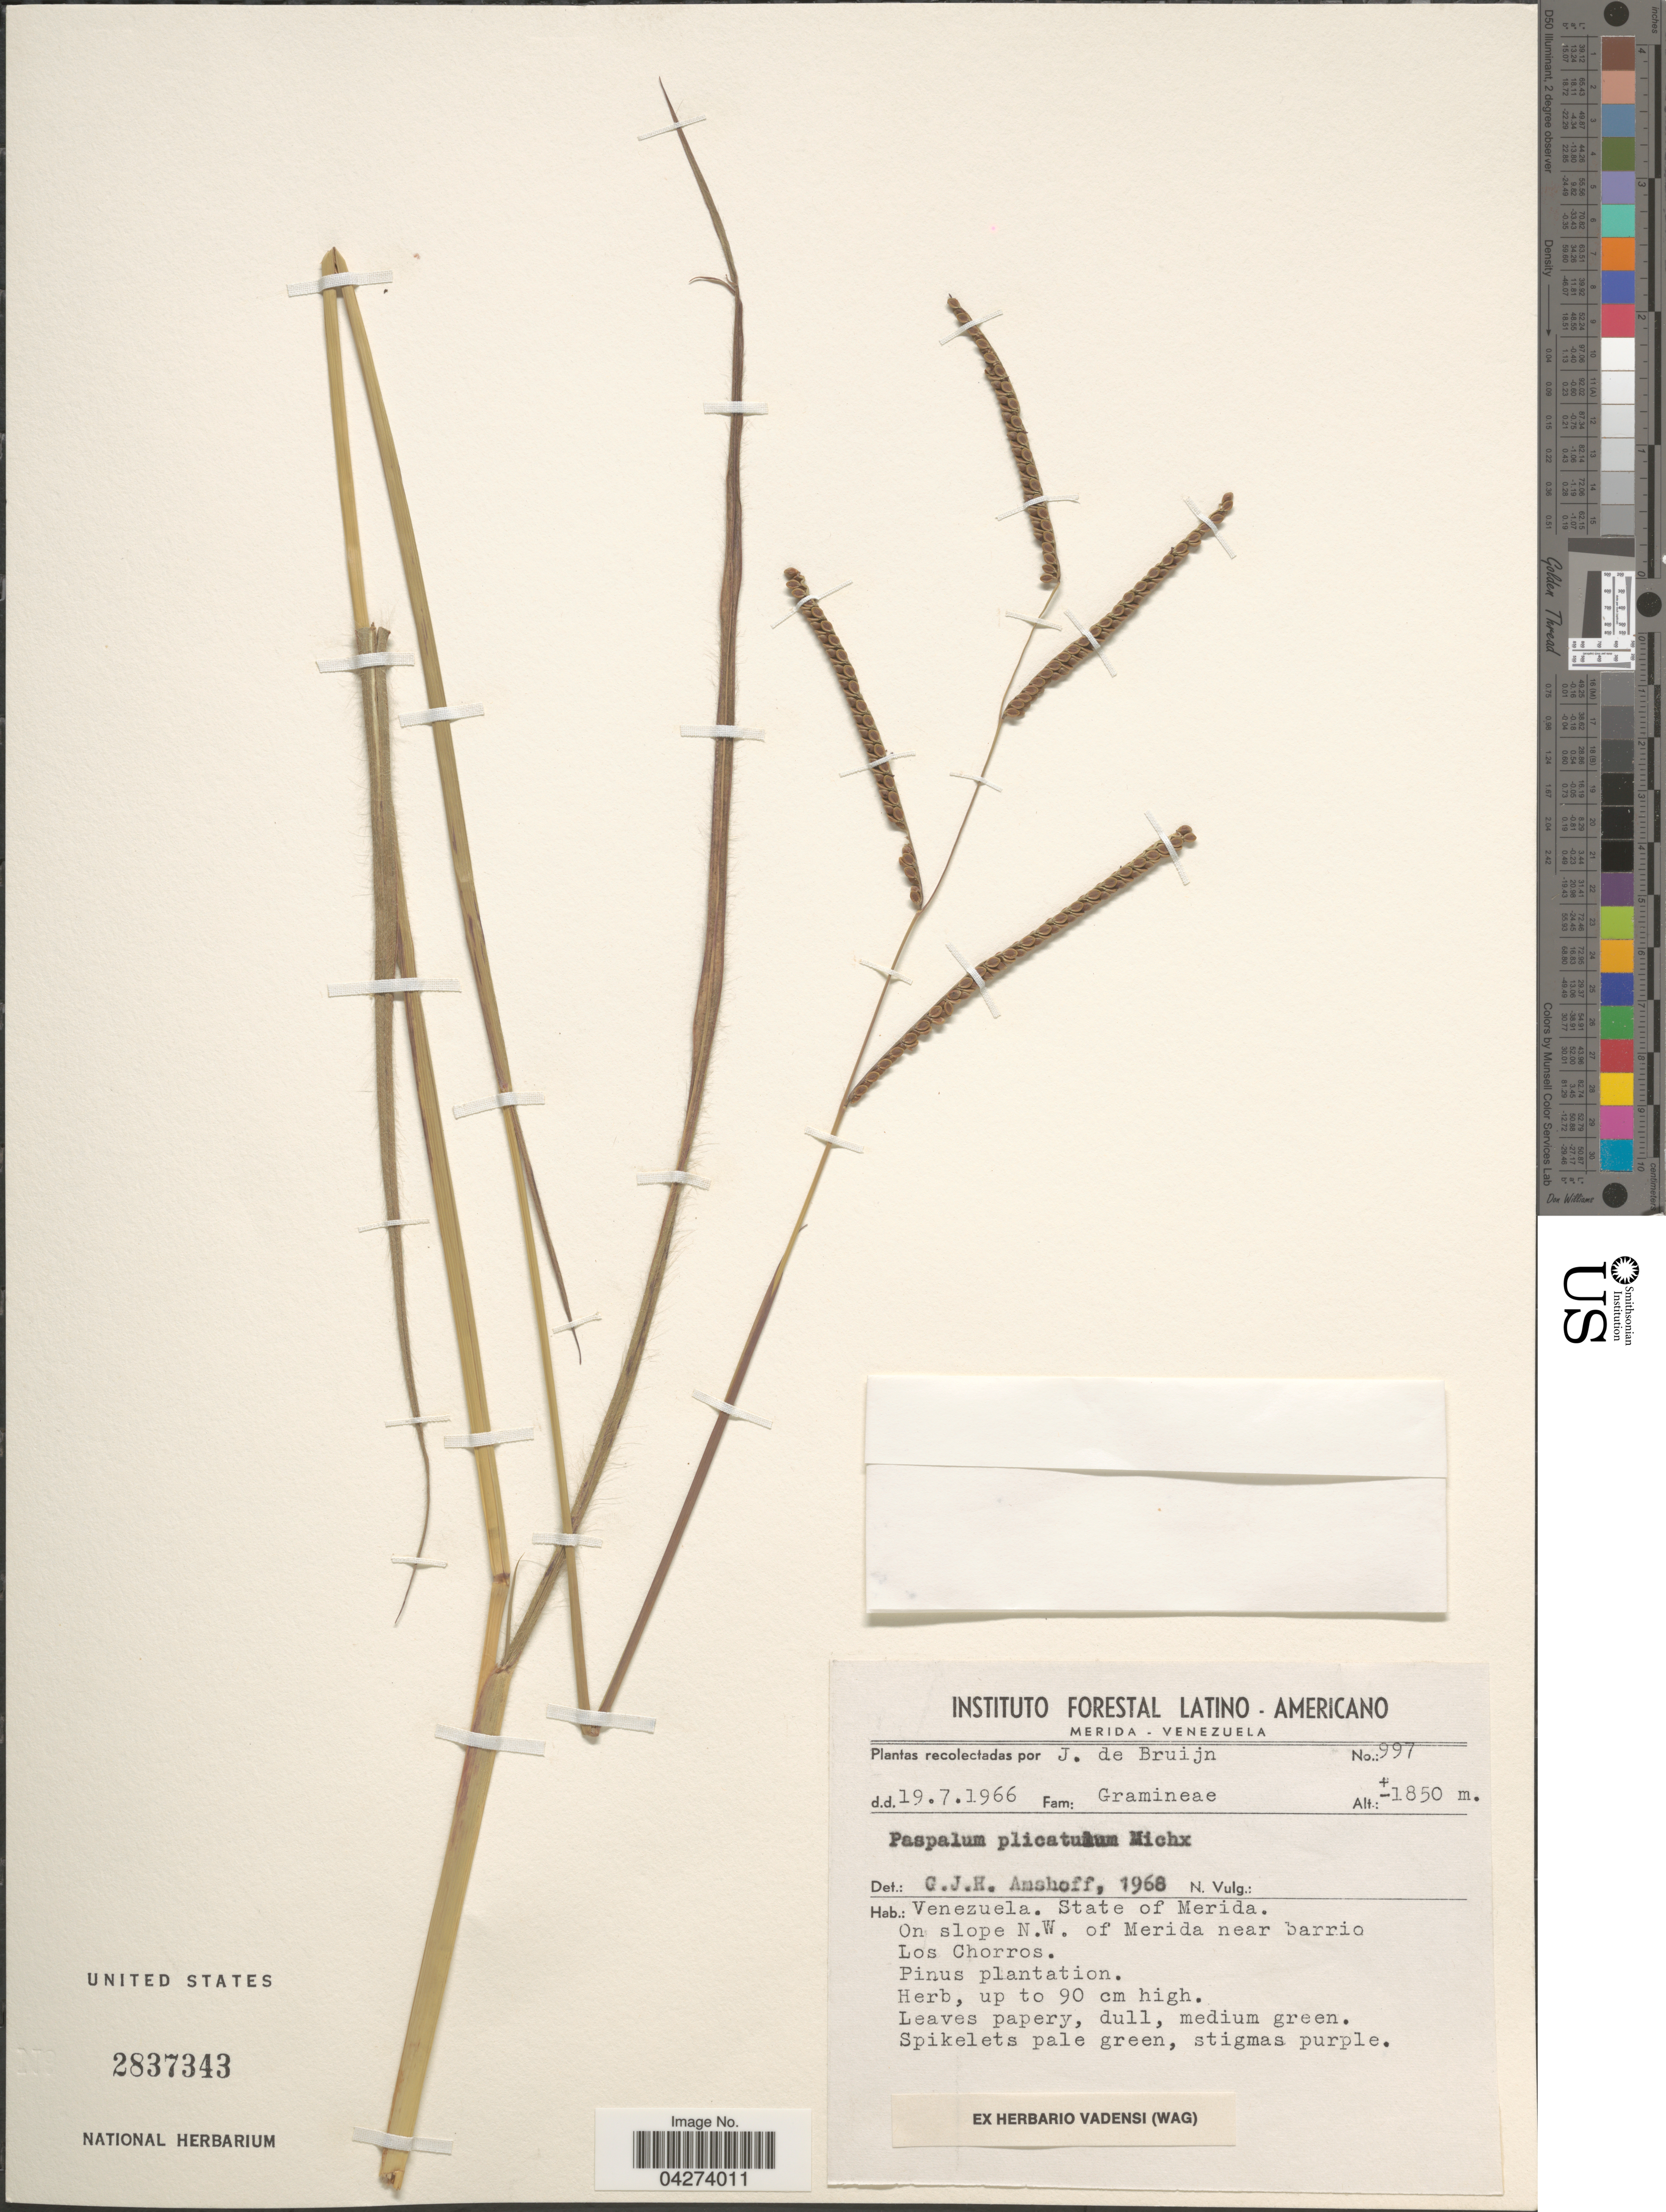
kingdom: Plantae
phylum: Tracheophyta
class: Liliopsida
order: Poales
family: Poaceae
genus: Paspalum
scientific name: Paspalum plicatulum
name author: Michx.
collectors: J. Bruijn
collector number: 997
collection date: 1966-07-19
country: Venezuela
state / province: Merida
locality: On slope N.W. of Merida near barrio Los Chorros.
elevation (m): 1850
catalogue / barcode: US 2837343